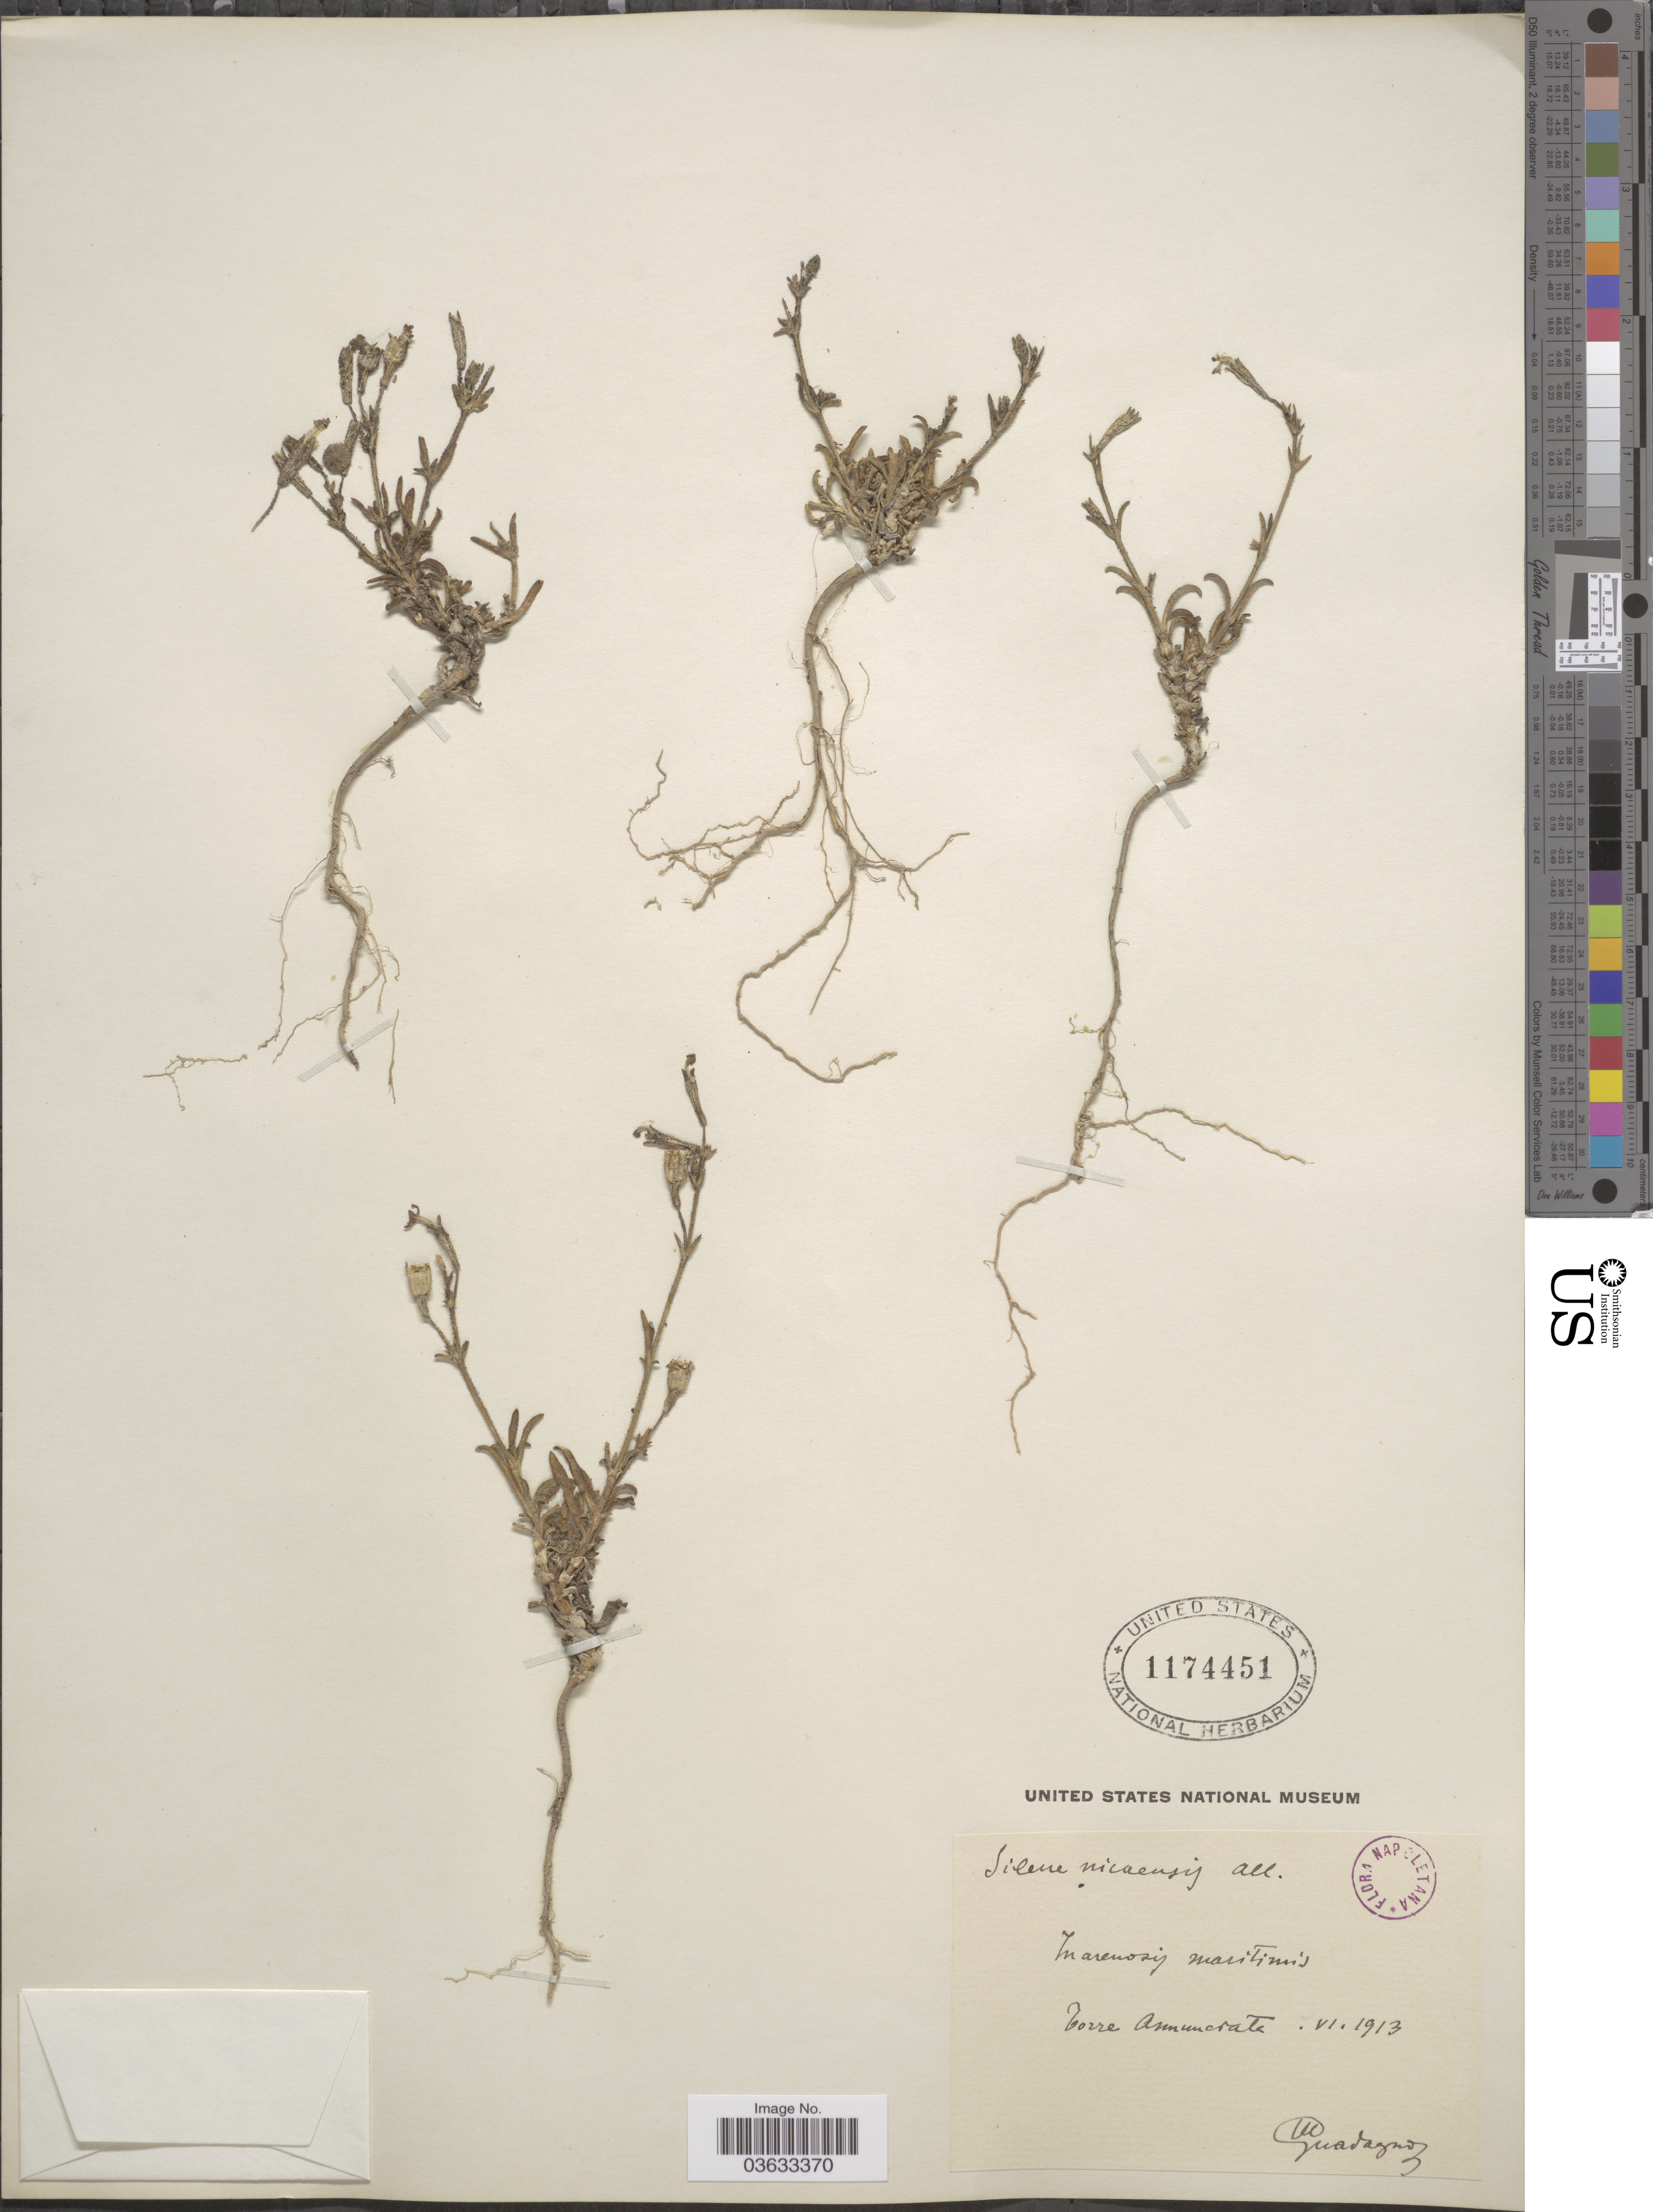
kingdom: Plantae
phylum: Tracheophyta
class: Magnoliopsida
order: Caryophyllales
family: Caryophyllaceae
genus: Silene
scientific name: Silene nicaeensis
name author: All.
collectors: M. Guadagno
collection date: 1913-06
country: Italy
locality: Torre Annunciata.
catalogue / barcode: US 1174451